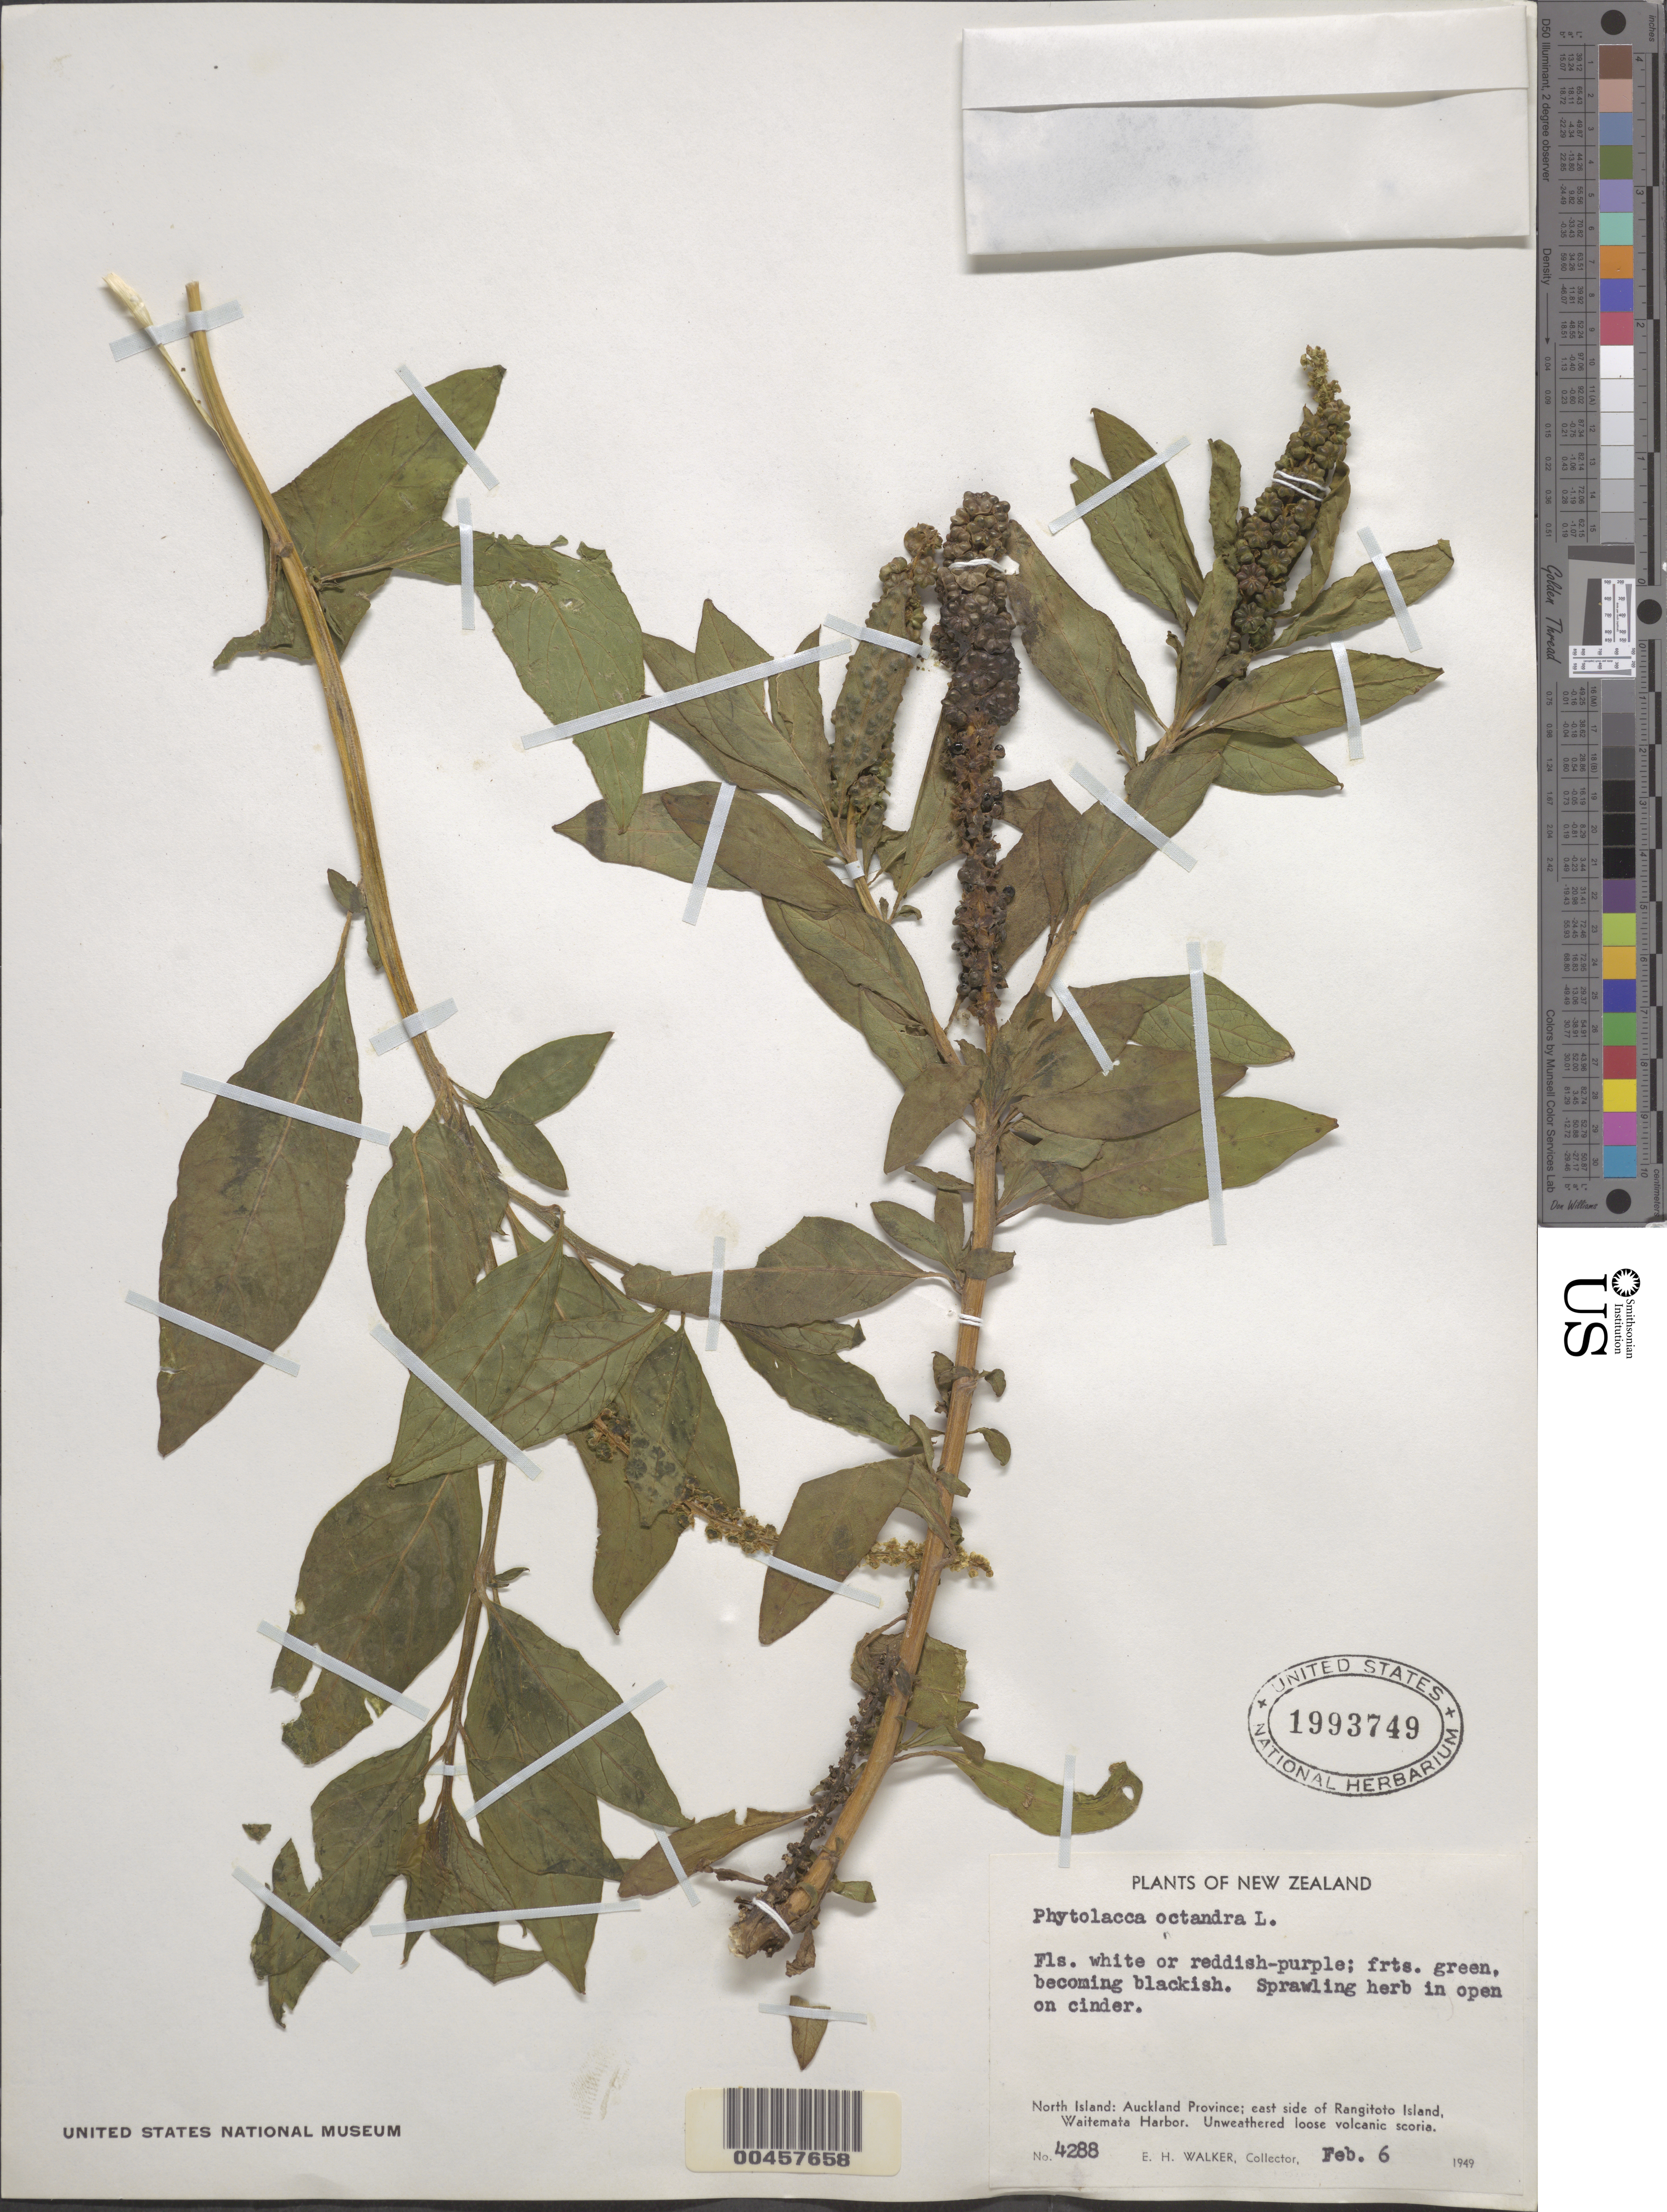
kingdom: Plantae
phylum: Tracheophyta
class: Magnoliopsida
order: Caryophyllales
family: Phytolaccaceae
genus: Phytolacca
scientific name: Phytolacca octandra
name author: L.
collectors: E. H. Walker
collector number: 4288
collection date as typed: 06 Feb 1949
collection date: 1949-02-06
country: New Zealand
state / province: Auckland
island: North Island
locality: Waitemata harbor; e side of rangitoto i.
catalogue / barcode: US 1993749